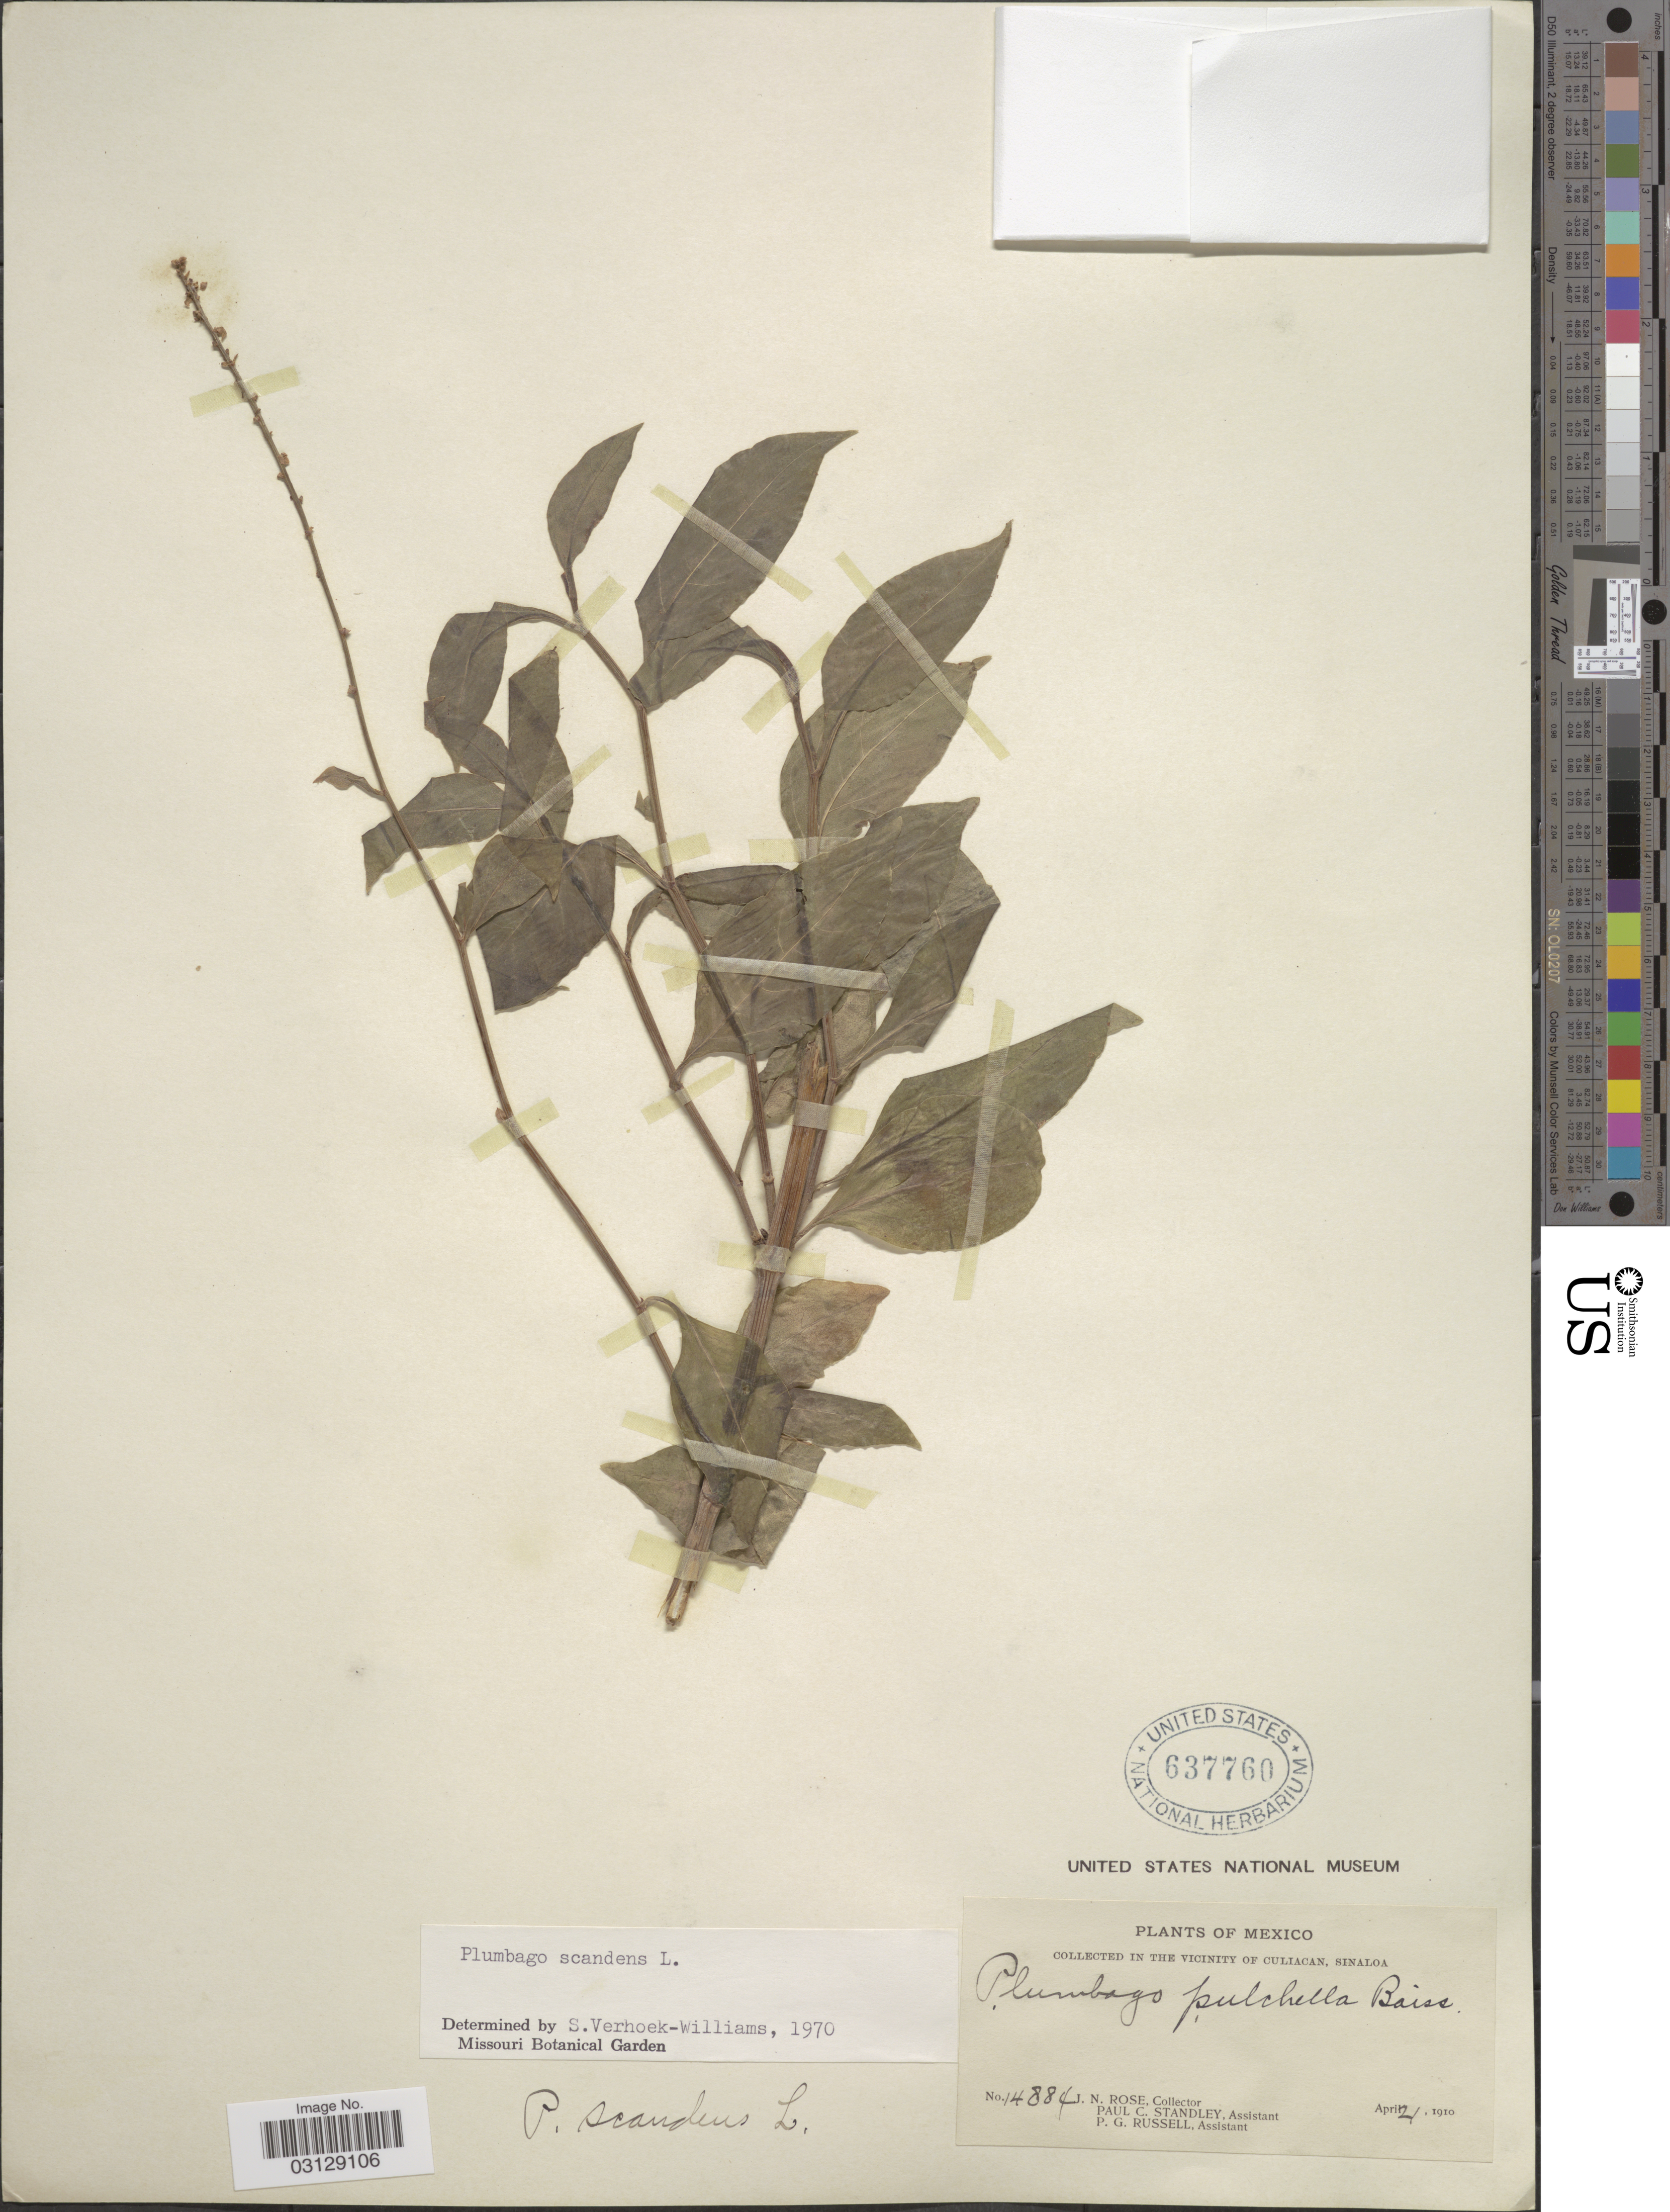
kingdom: Plantae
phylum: Tracheophyta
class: Magnoliopsida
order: Caryophyllales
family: Plumbaginaceae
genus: Plumbago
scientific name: Plumbago scandens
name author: L.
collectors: J. N. Rose, P. C. Standley & P. G. Russell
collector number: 14884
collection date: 1910-04-21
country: Mexico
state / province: Sinaloa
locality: In the vicinity of Culiacan.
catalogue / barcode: US 637760